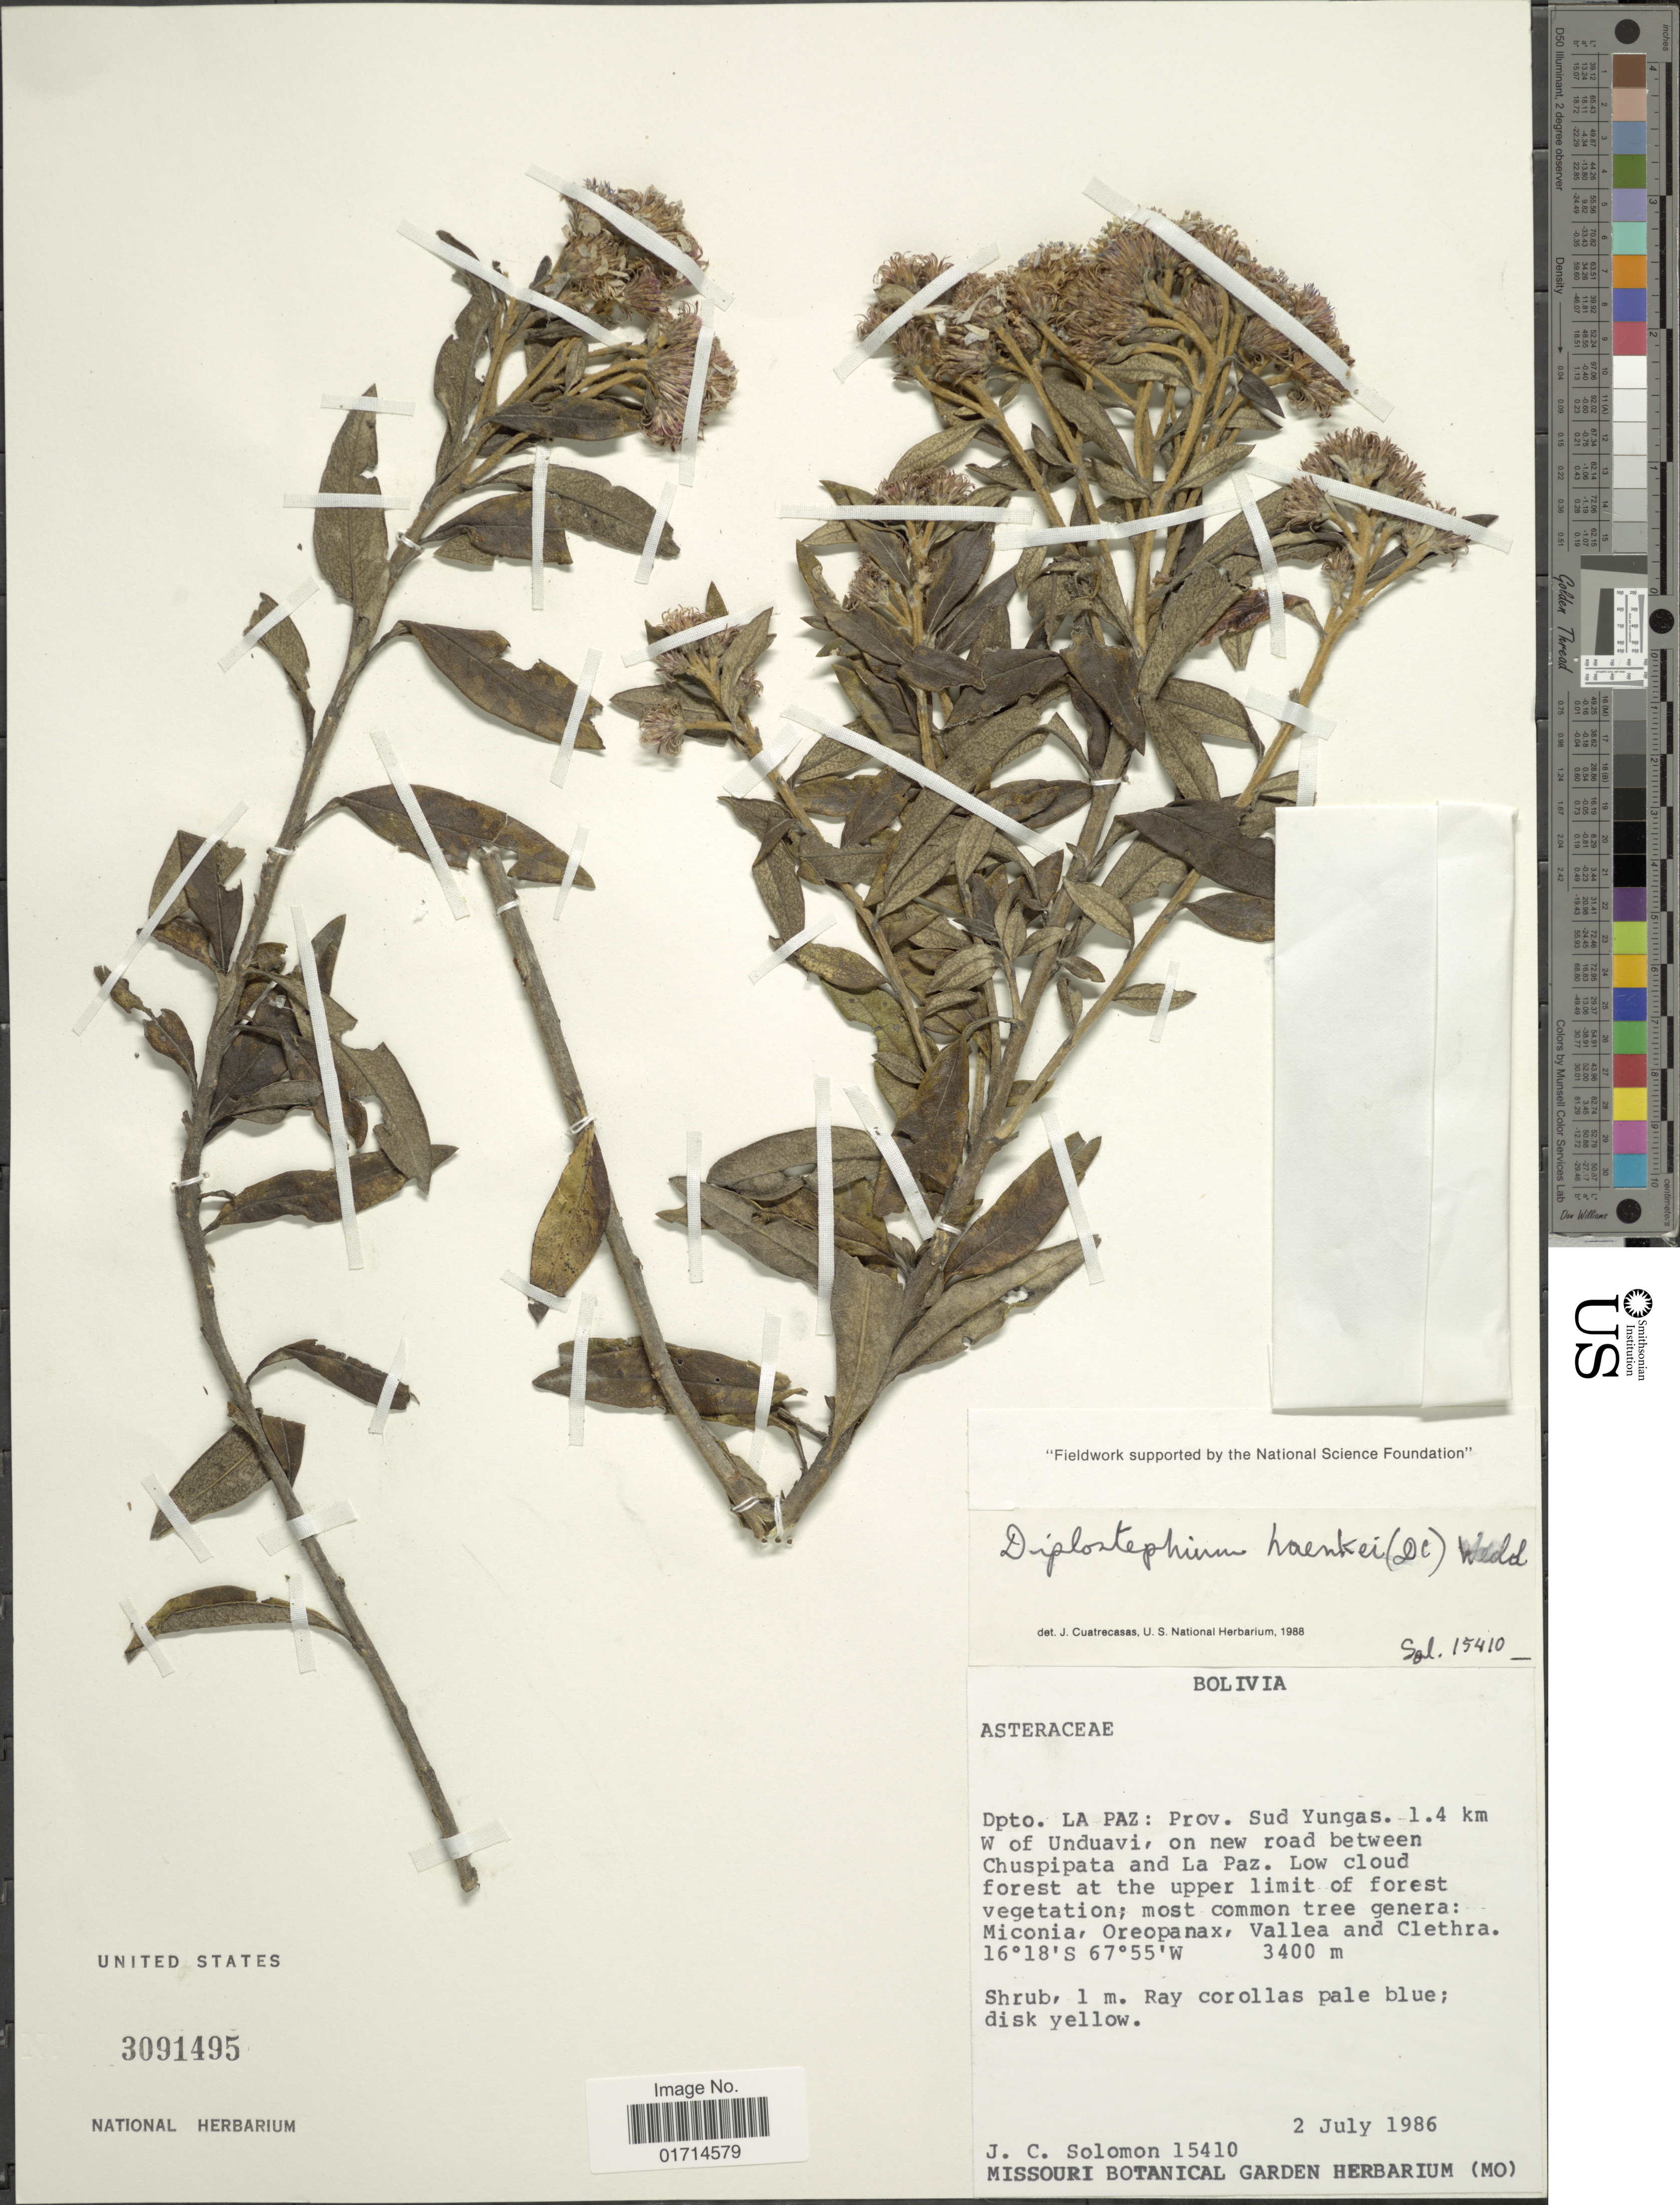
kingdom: Plantae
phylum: Tracheophyta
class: Magnoliopsida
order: Asterales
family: Asteraceae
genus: Diplostephium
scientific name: Diplostephium haenkei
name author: (DC.) Wedd.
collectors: J. C. Solomon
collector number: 15410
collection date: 1986-07-02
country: Bolivia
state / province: La Paz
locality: Prov. Sud Yungas, 1.4 km. W of Unduavi, on new road between Chuspipata and La Paz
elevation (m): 3400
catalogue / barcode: US 3091495